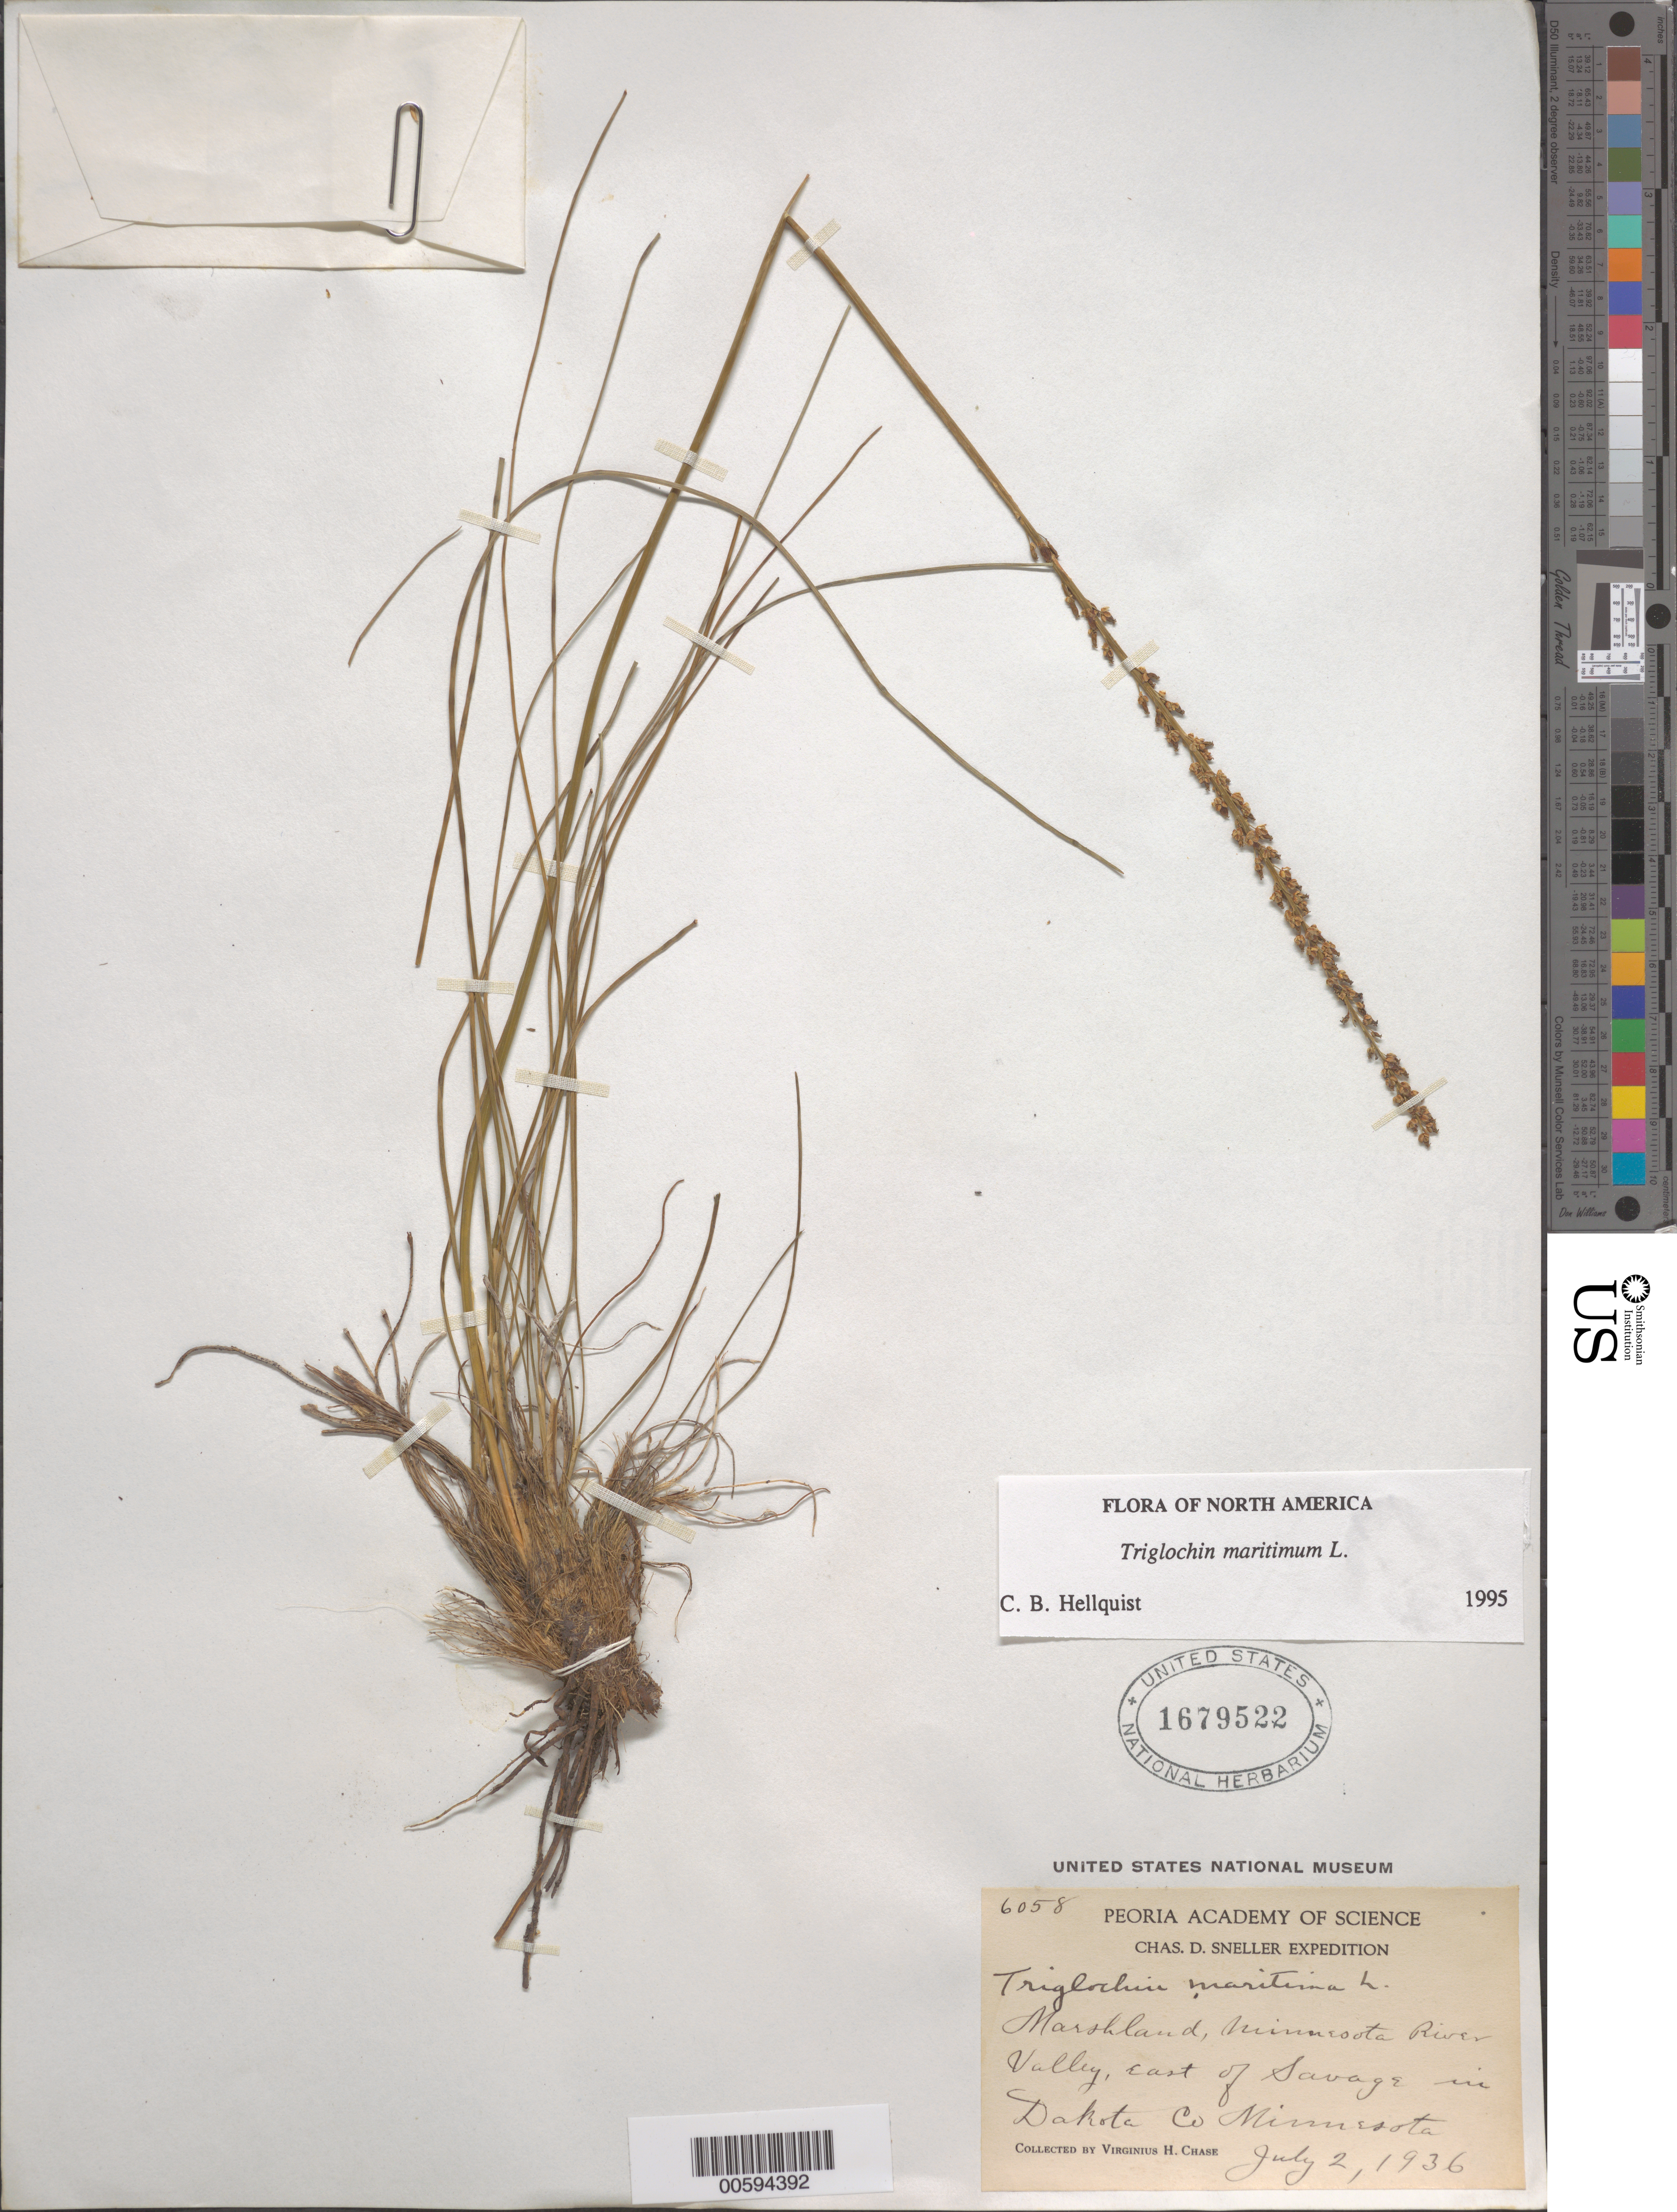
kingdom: Plantae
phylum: Tracheophyta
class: Liliopsida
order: Alismatales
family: Juncaginaceae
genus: Triglochin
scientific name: Triglochin maritima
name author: L.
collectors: V. H. Chase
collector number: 6058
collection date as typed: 02 Jul 1936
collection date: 1936-07-02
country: United States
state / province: Minnesota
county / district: Dakota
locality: E of Savage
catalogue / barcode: US 1679522